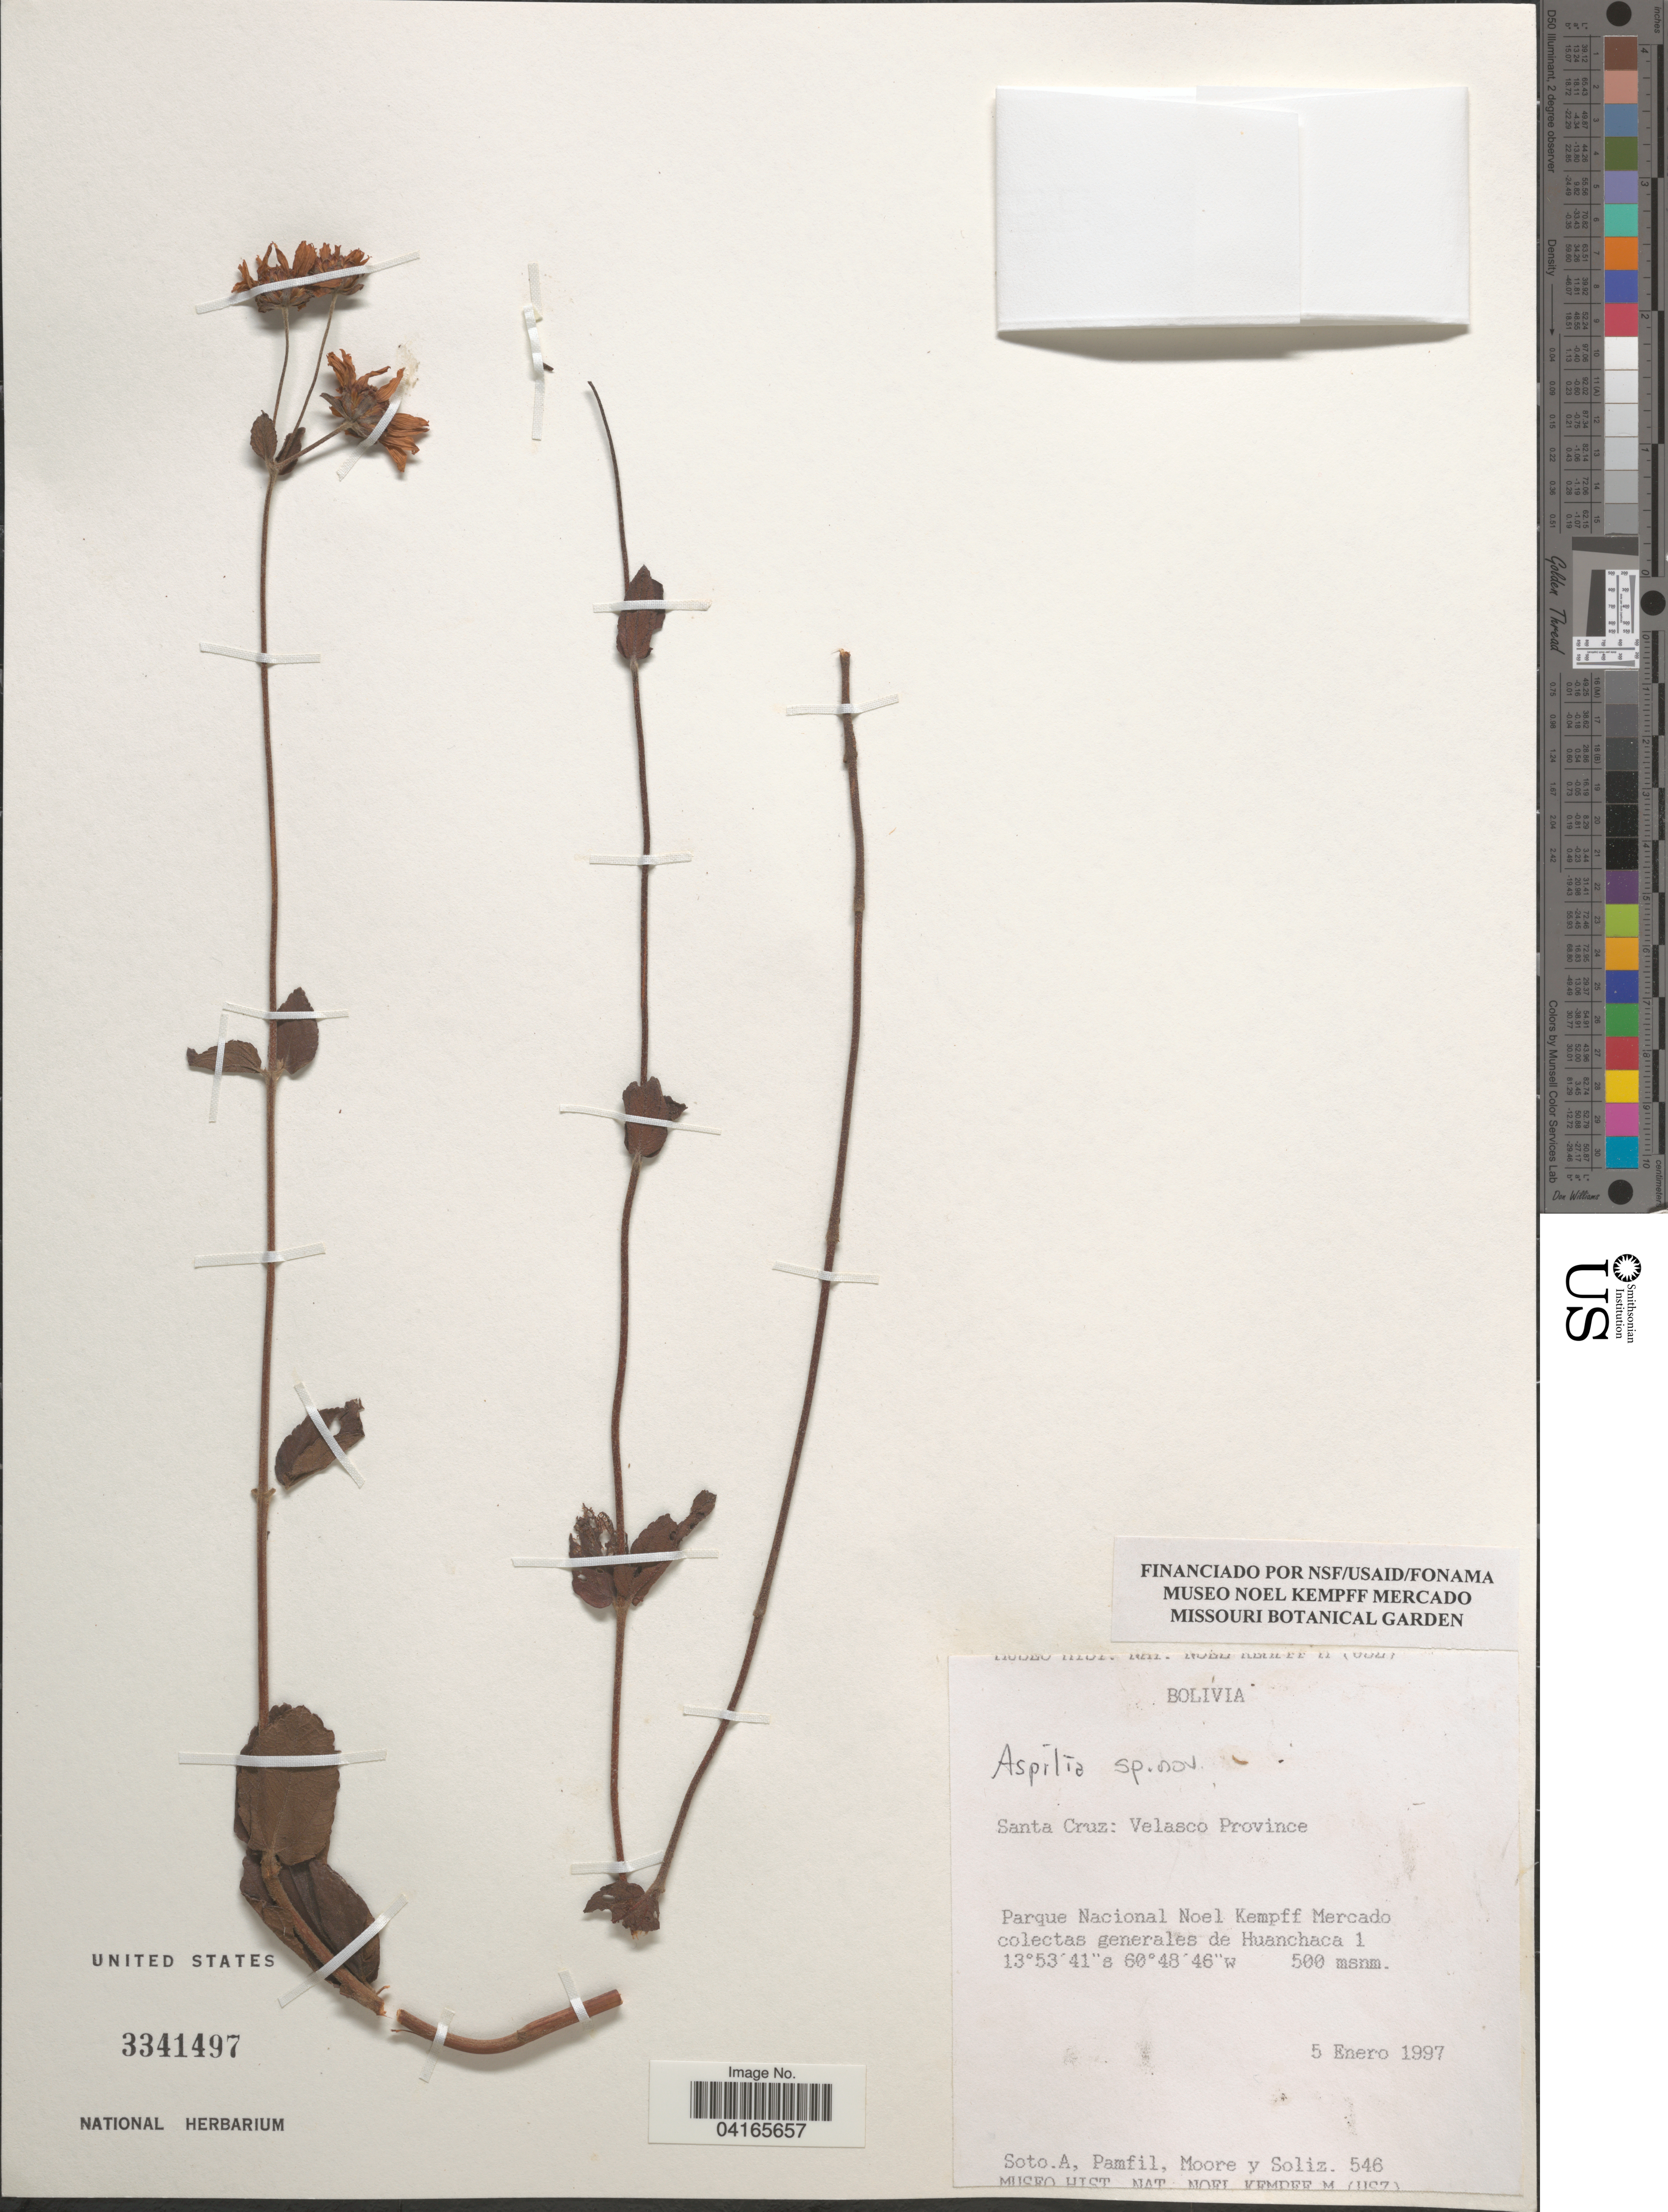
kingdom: Plantae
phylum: Tracheophyta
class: Magnoliopsida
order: Asterales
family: Asteraceae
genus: Aspilia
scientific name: Aspilia sp.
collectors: A. Soto, -. Pamfil, -. Moore & Soliz, --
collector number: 546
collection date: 1997-01-05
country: Bolivia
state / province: Santa Cruz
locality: Velasco Province. Parque Nacional Noel Kempff Mercado colectas generales de Huanchaca 1.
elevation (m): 500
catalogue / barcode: US 3341497